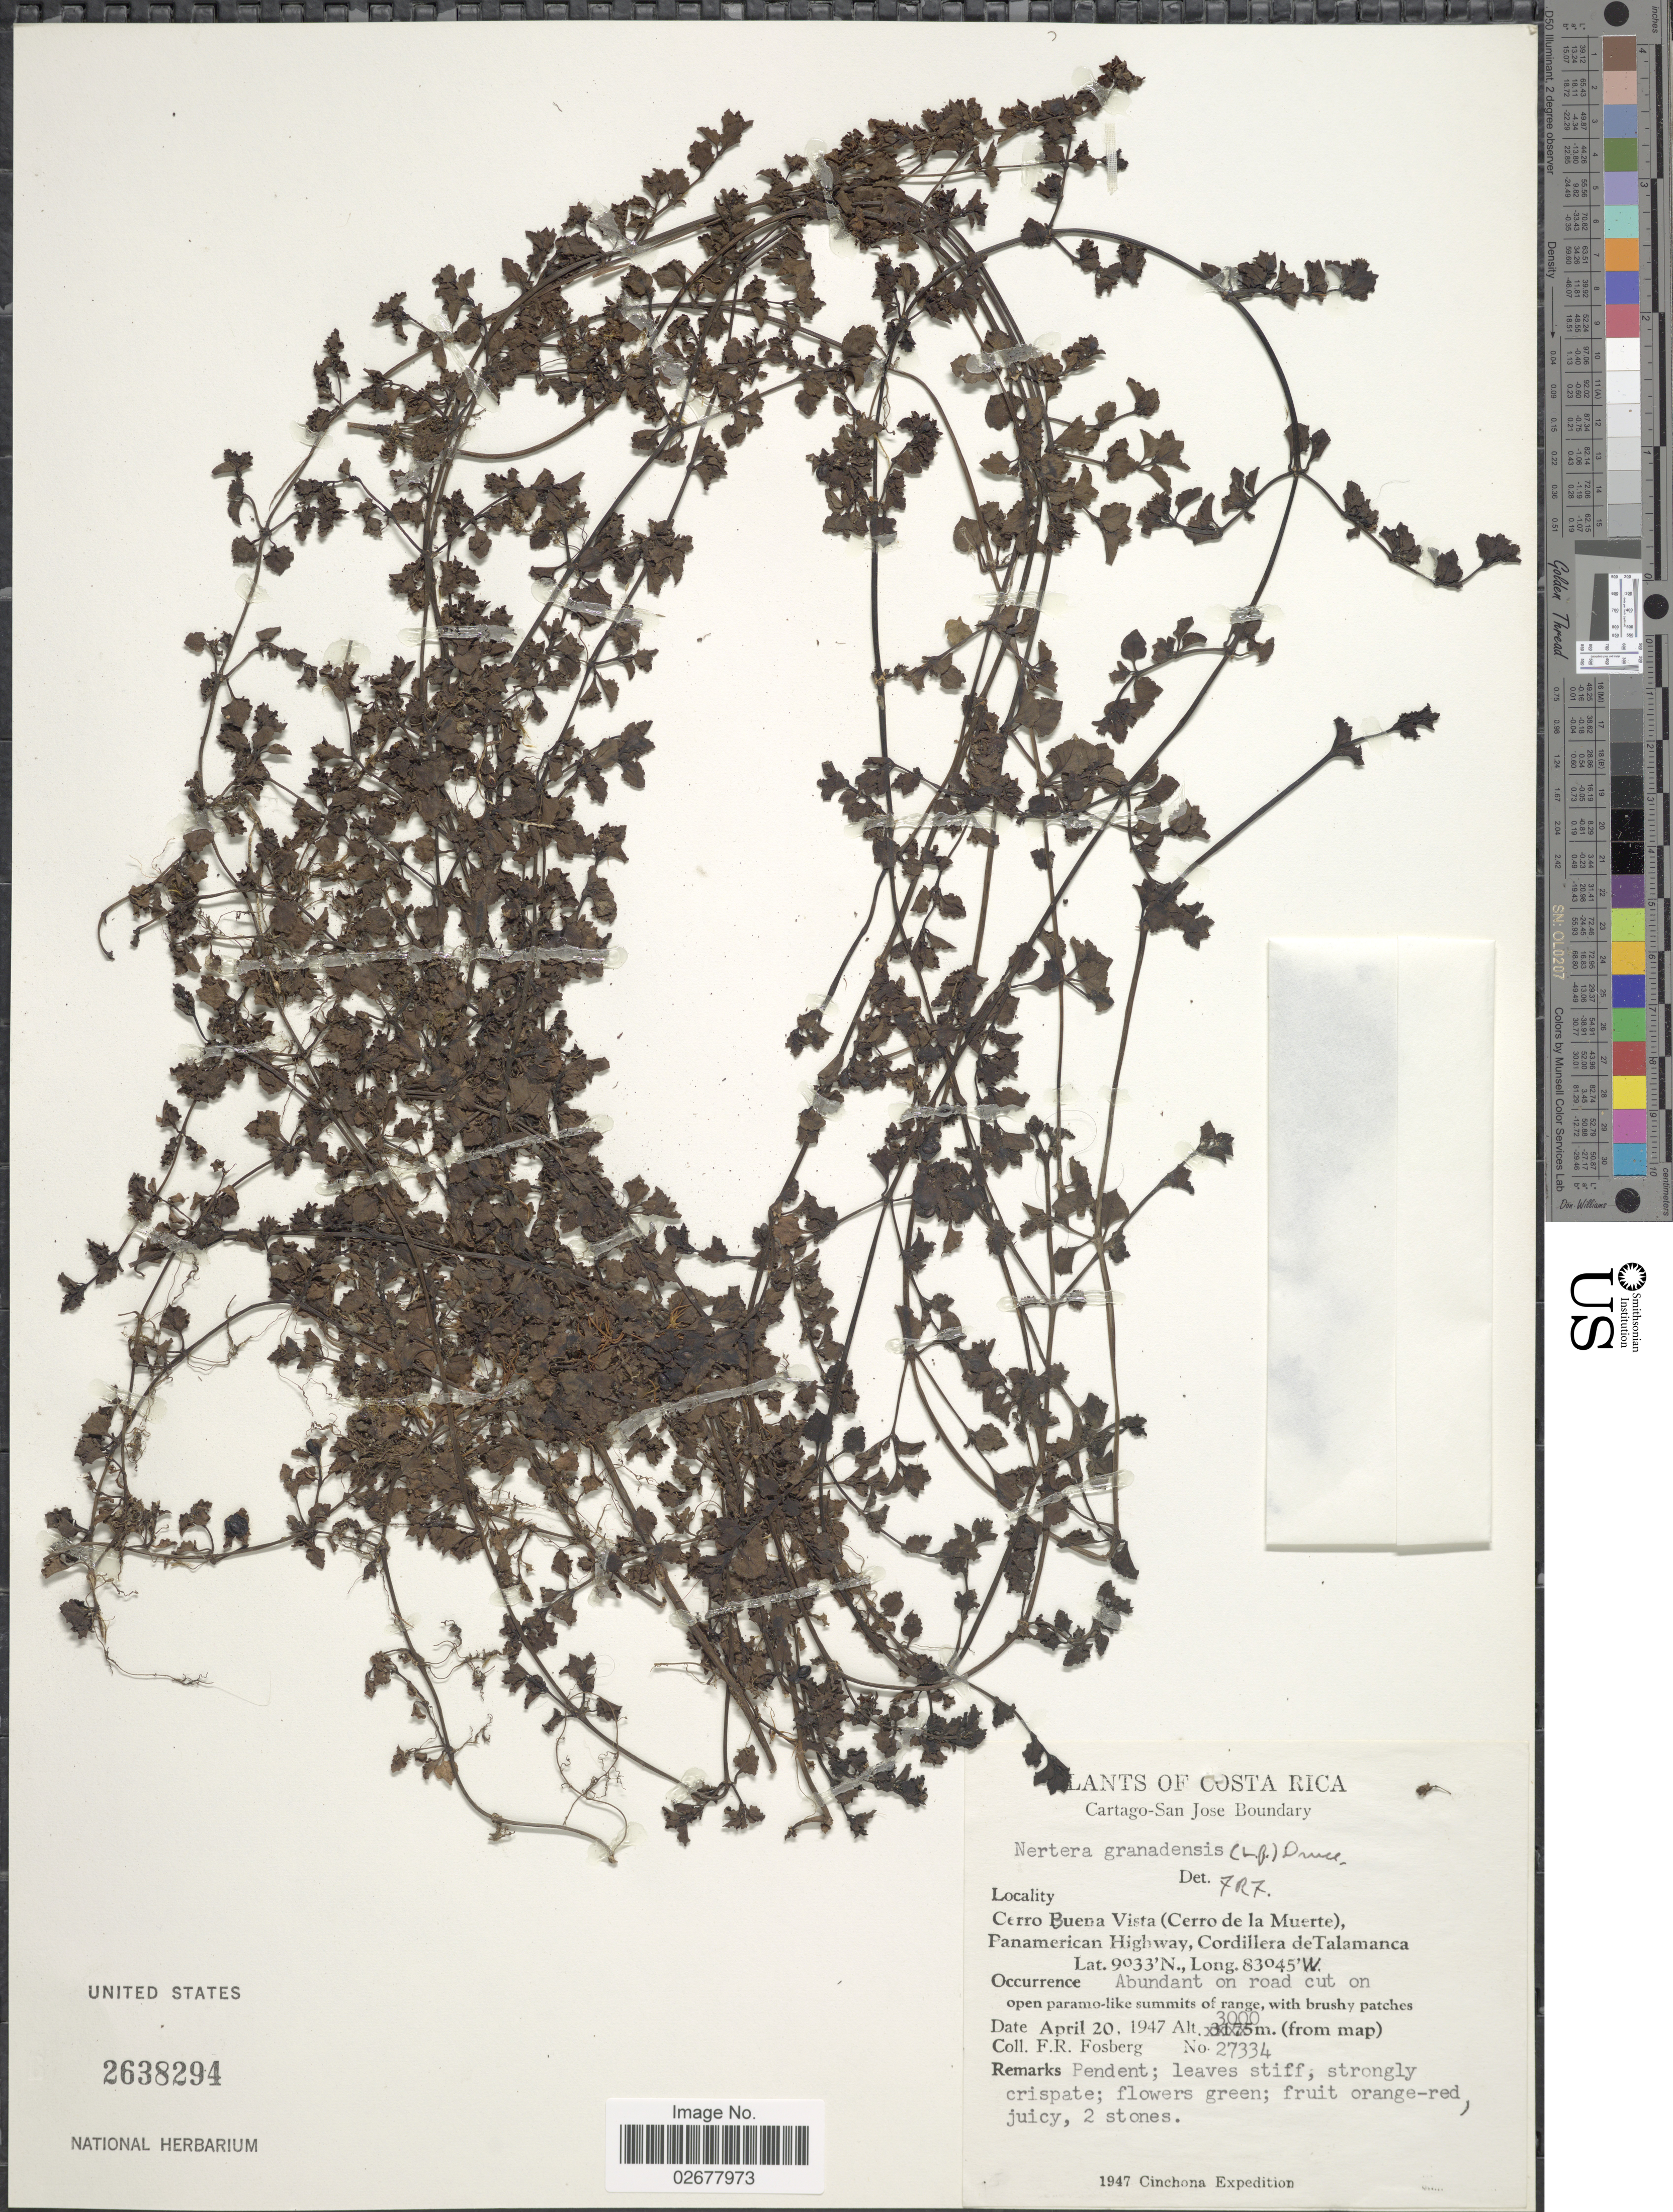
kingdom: Plantae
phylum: Tracheophyta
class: Magnoliopsida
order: Gentianales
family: Rubiaceae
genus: Nertera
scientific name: Nertera depressa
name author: Banks & Sol. ex Gaertn.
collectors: F. R. Fosberg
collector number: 27334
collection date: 1947-04-20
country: Costa Rica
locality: Cartago-San Jose Boundary, Cerro Buena Vista (Cerro de la Muerte), Panamerican Highway, Cordillera de Talamanca, Abundant on road cut on open parmo-like summits of range, with brushy pathces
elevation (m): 3000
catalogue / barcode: US 2638294